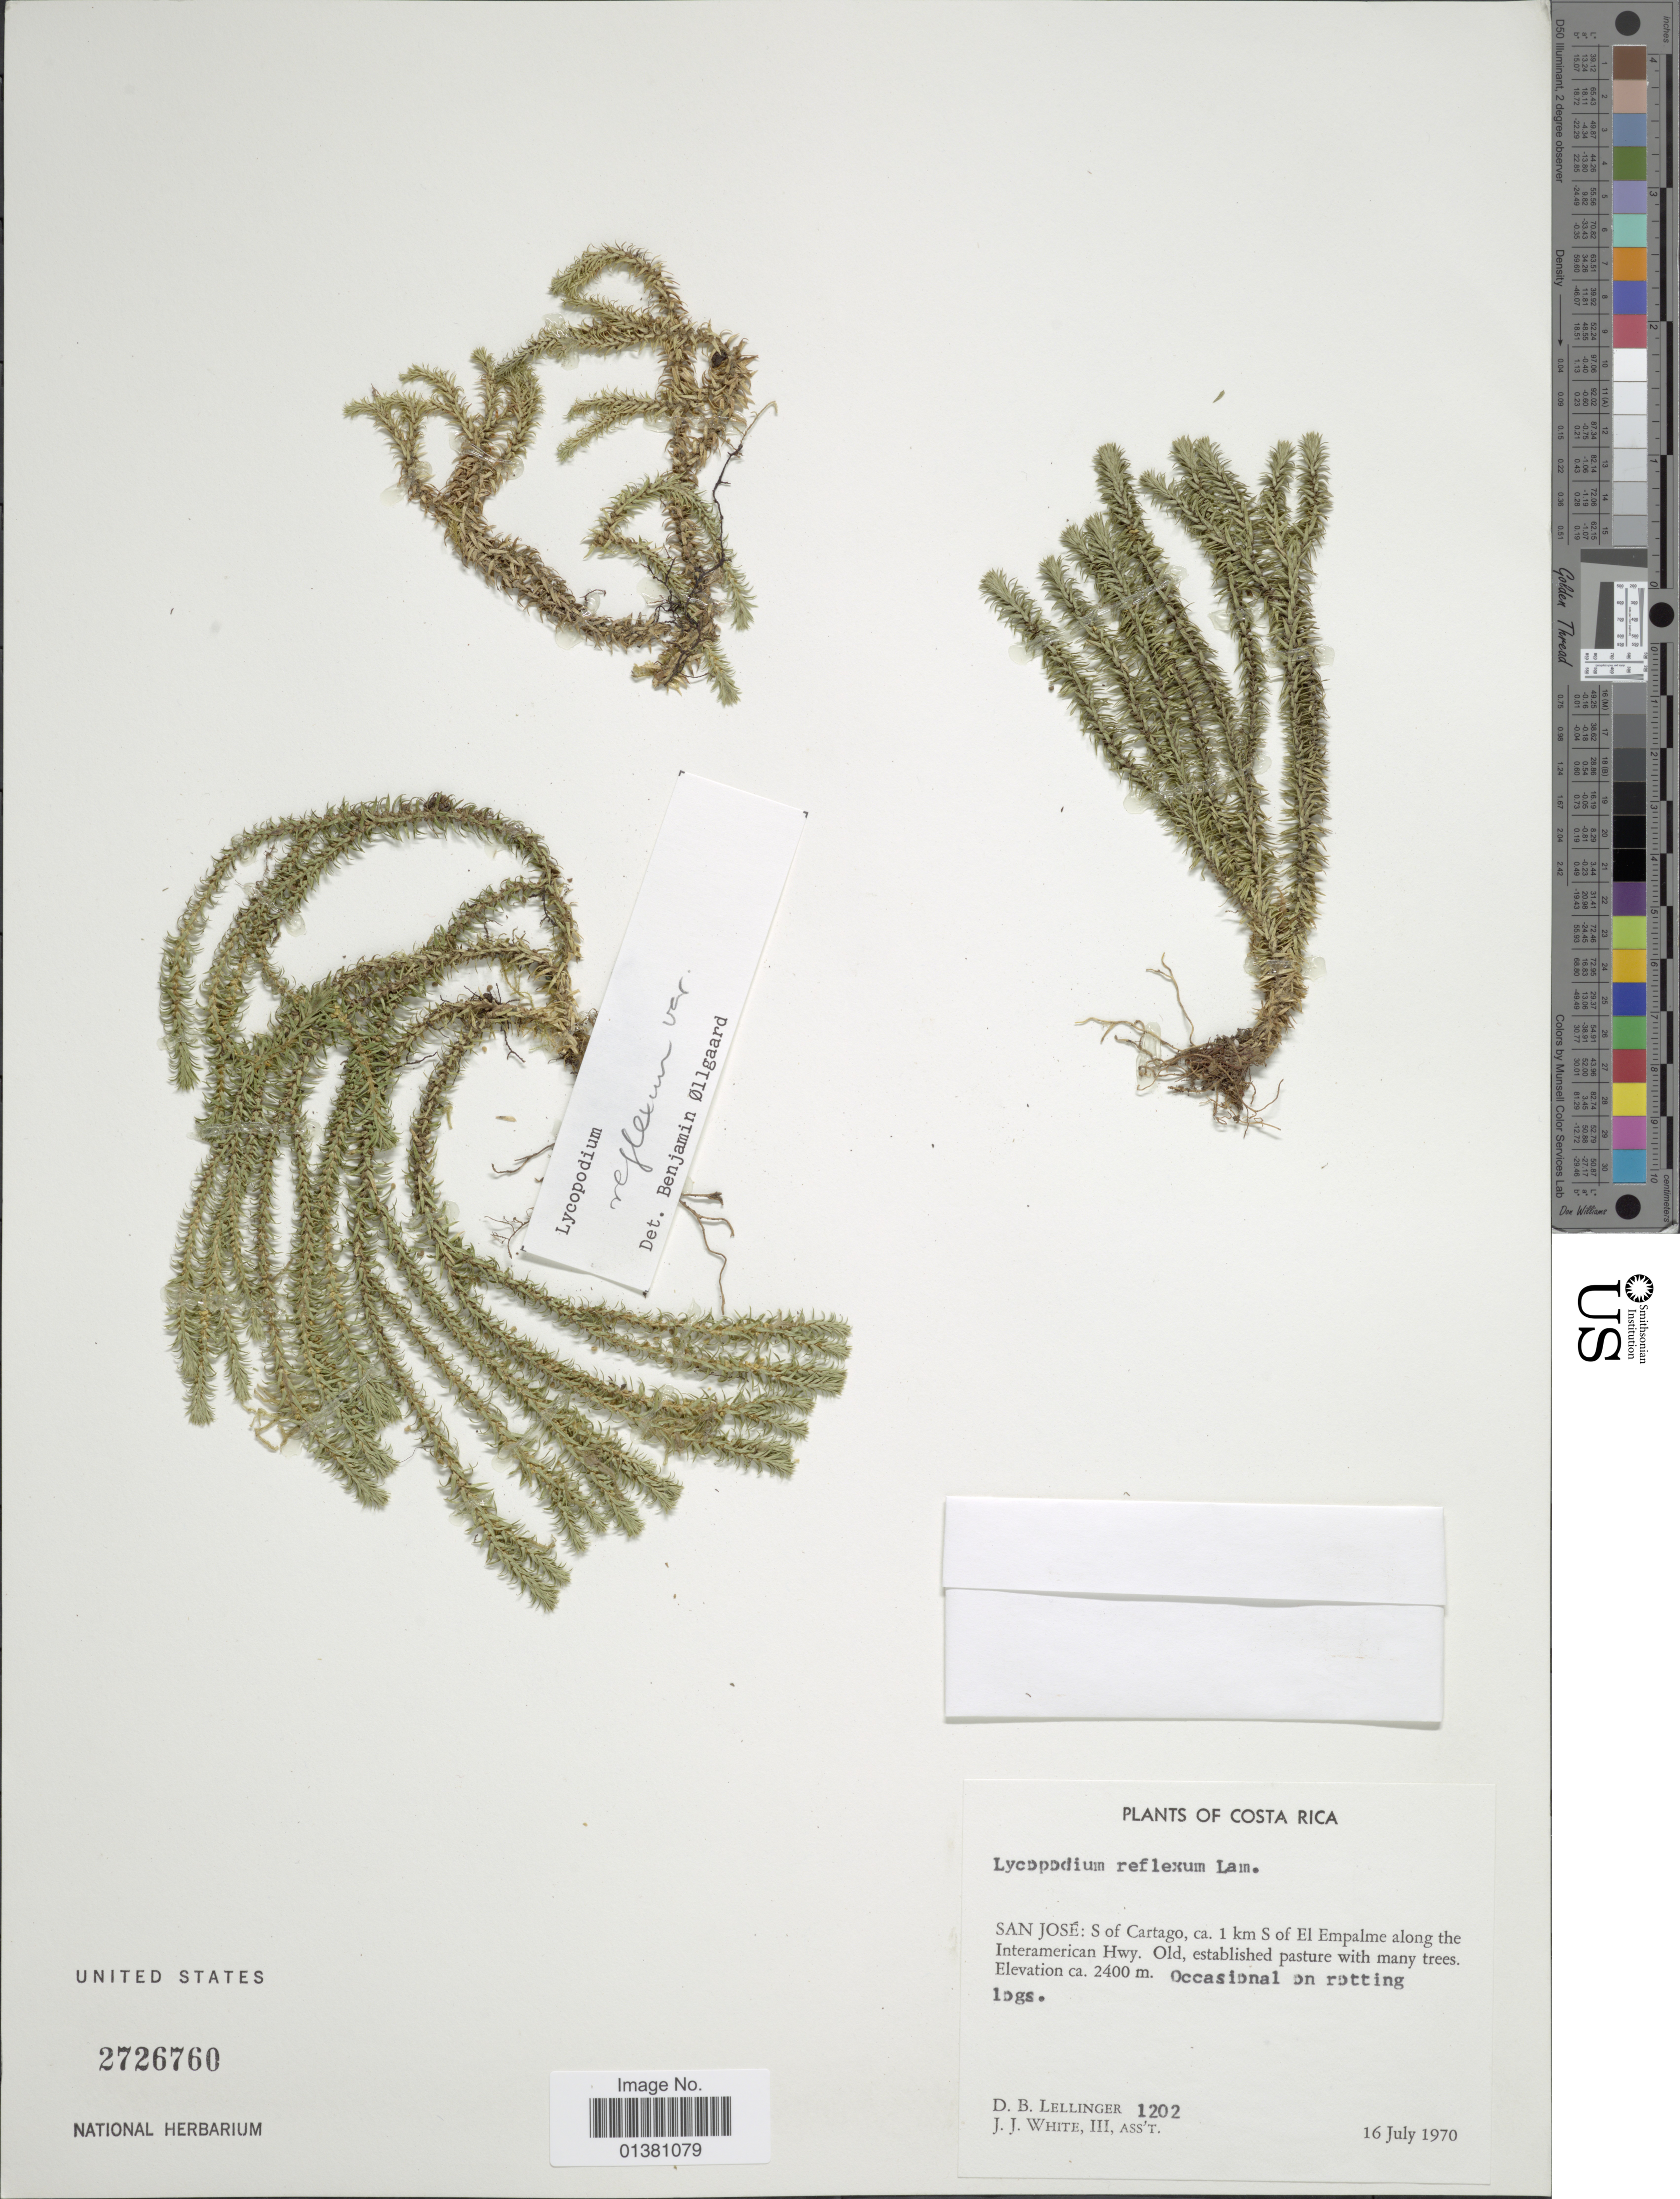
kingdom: Plantae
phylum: Tracheophyta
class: Lycopodiopsida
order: Lycopodiales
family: Lycopodiaceae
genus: Phlegmariurus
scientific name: Phlegmariurus reflexus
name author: (Lam.) B. Øllg.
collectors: D. B. Lellinger & J. J. White III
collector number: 1202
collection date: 1970-07-16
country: Costa Rica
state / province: San José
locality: S of Cartago, ca 1 km S of El Empalme along the Interamerican Hwy.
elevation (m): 2400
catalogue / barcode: US 2726760